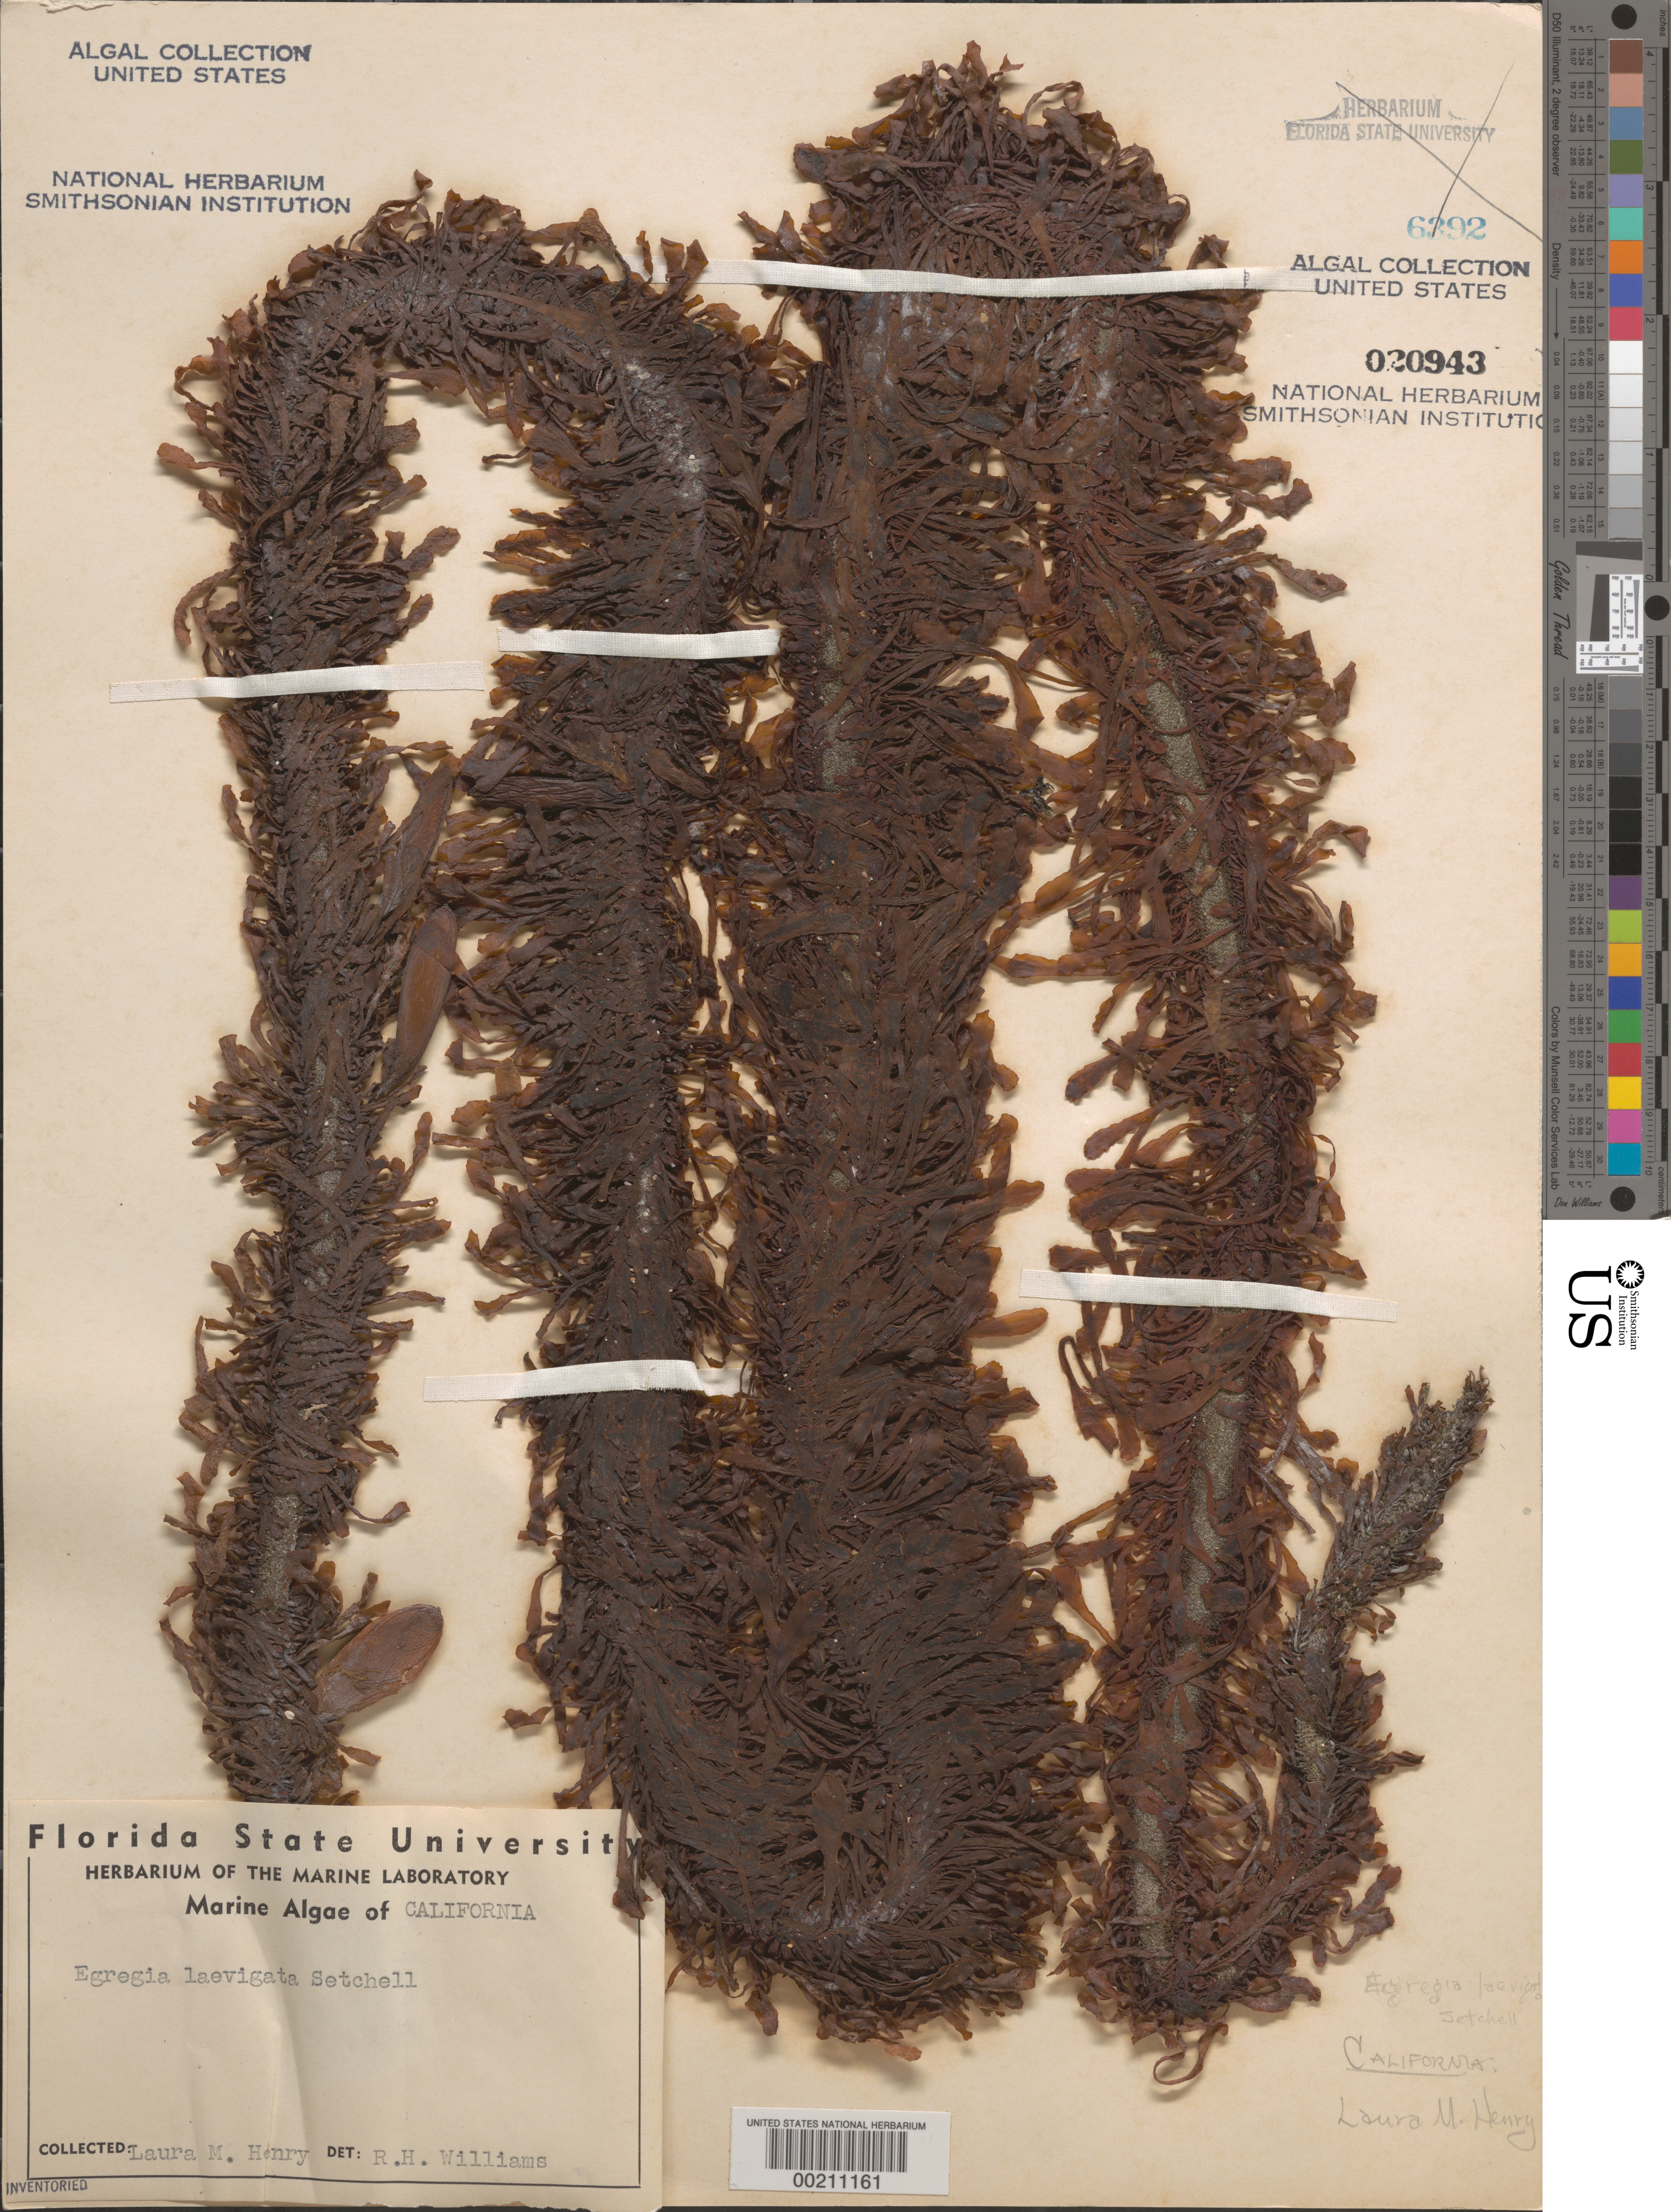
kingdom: Chromista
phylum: Ochrophyta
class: Phaeophyceae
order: Laminariales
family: Lessoniaceae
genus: Egregia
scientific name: Egregia menziesii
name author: (Turner) Aresch.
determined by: Algae name updating Project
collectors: L. Henry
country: United States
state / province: California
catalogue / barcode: US 20943